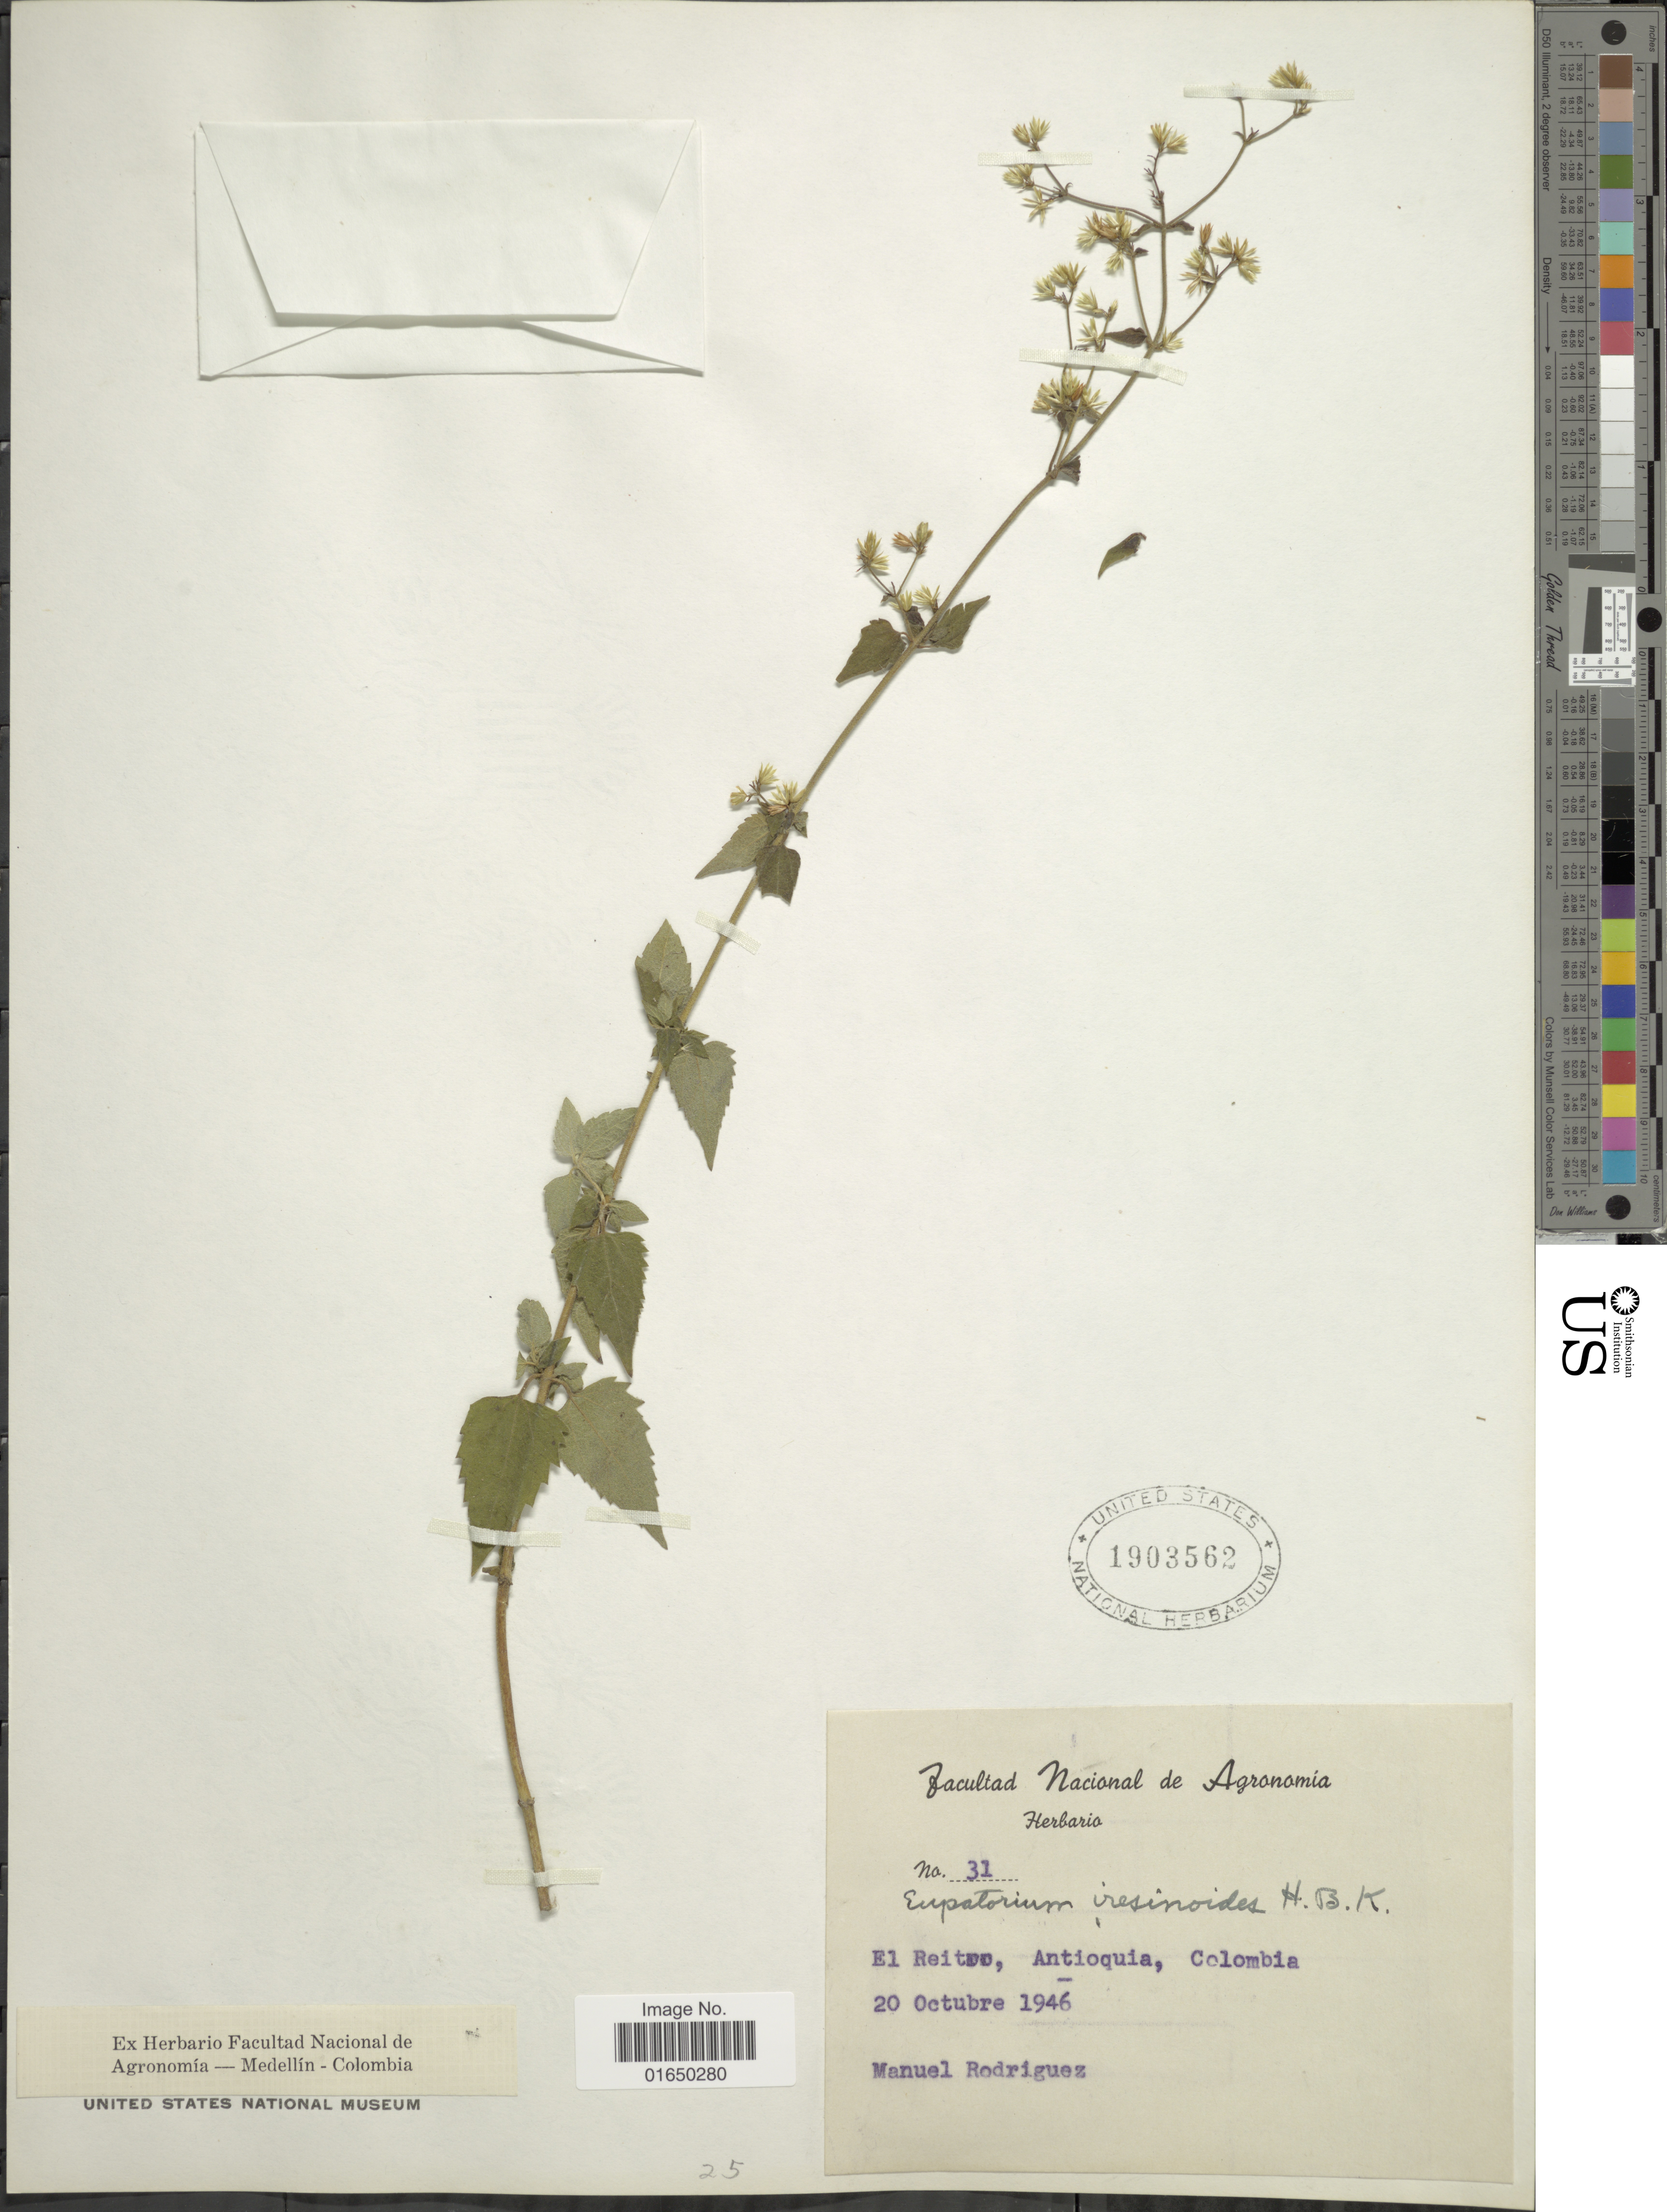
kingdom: Plantae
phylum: Tracheophyta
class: Magnoliopsida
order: Asterales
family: Asteraceae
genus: Condylidium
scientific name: Condylidium iresinoides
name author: (Kunth) R.M. King & H. Rob.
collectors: M. Rodriguez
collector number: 31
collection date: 1946-10-20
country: Colombia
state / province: Antioquia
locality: El Reitro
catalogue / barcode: US 1903562